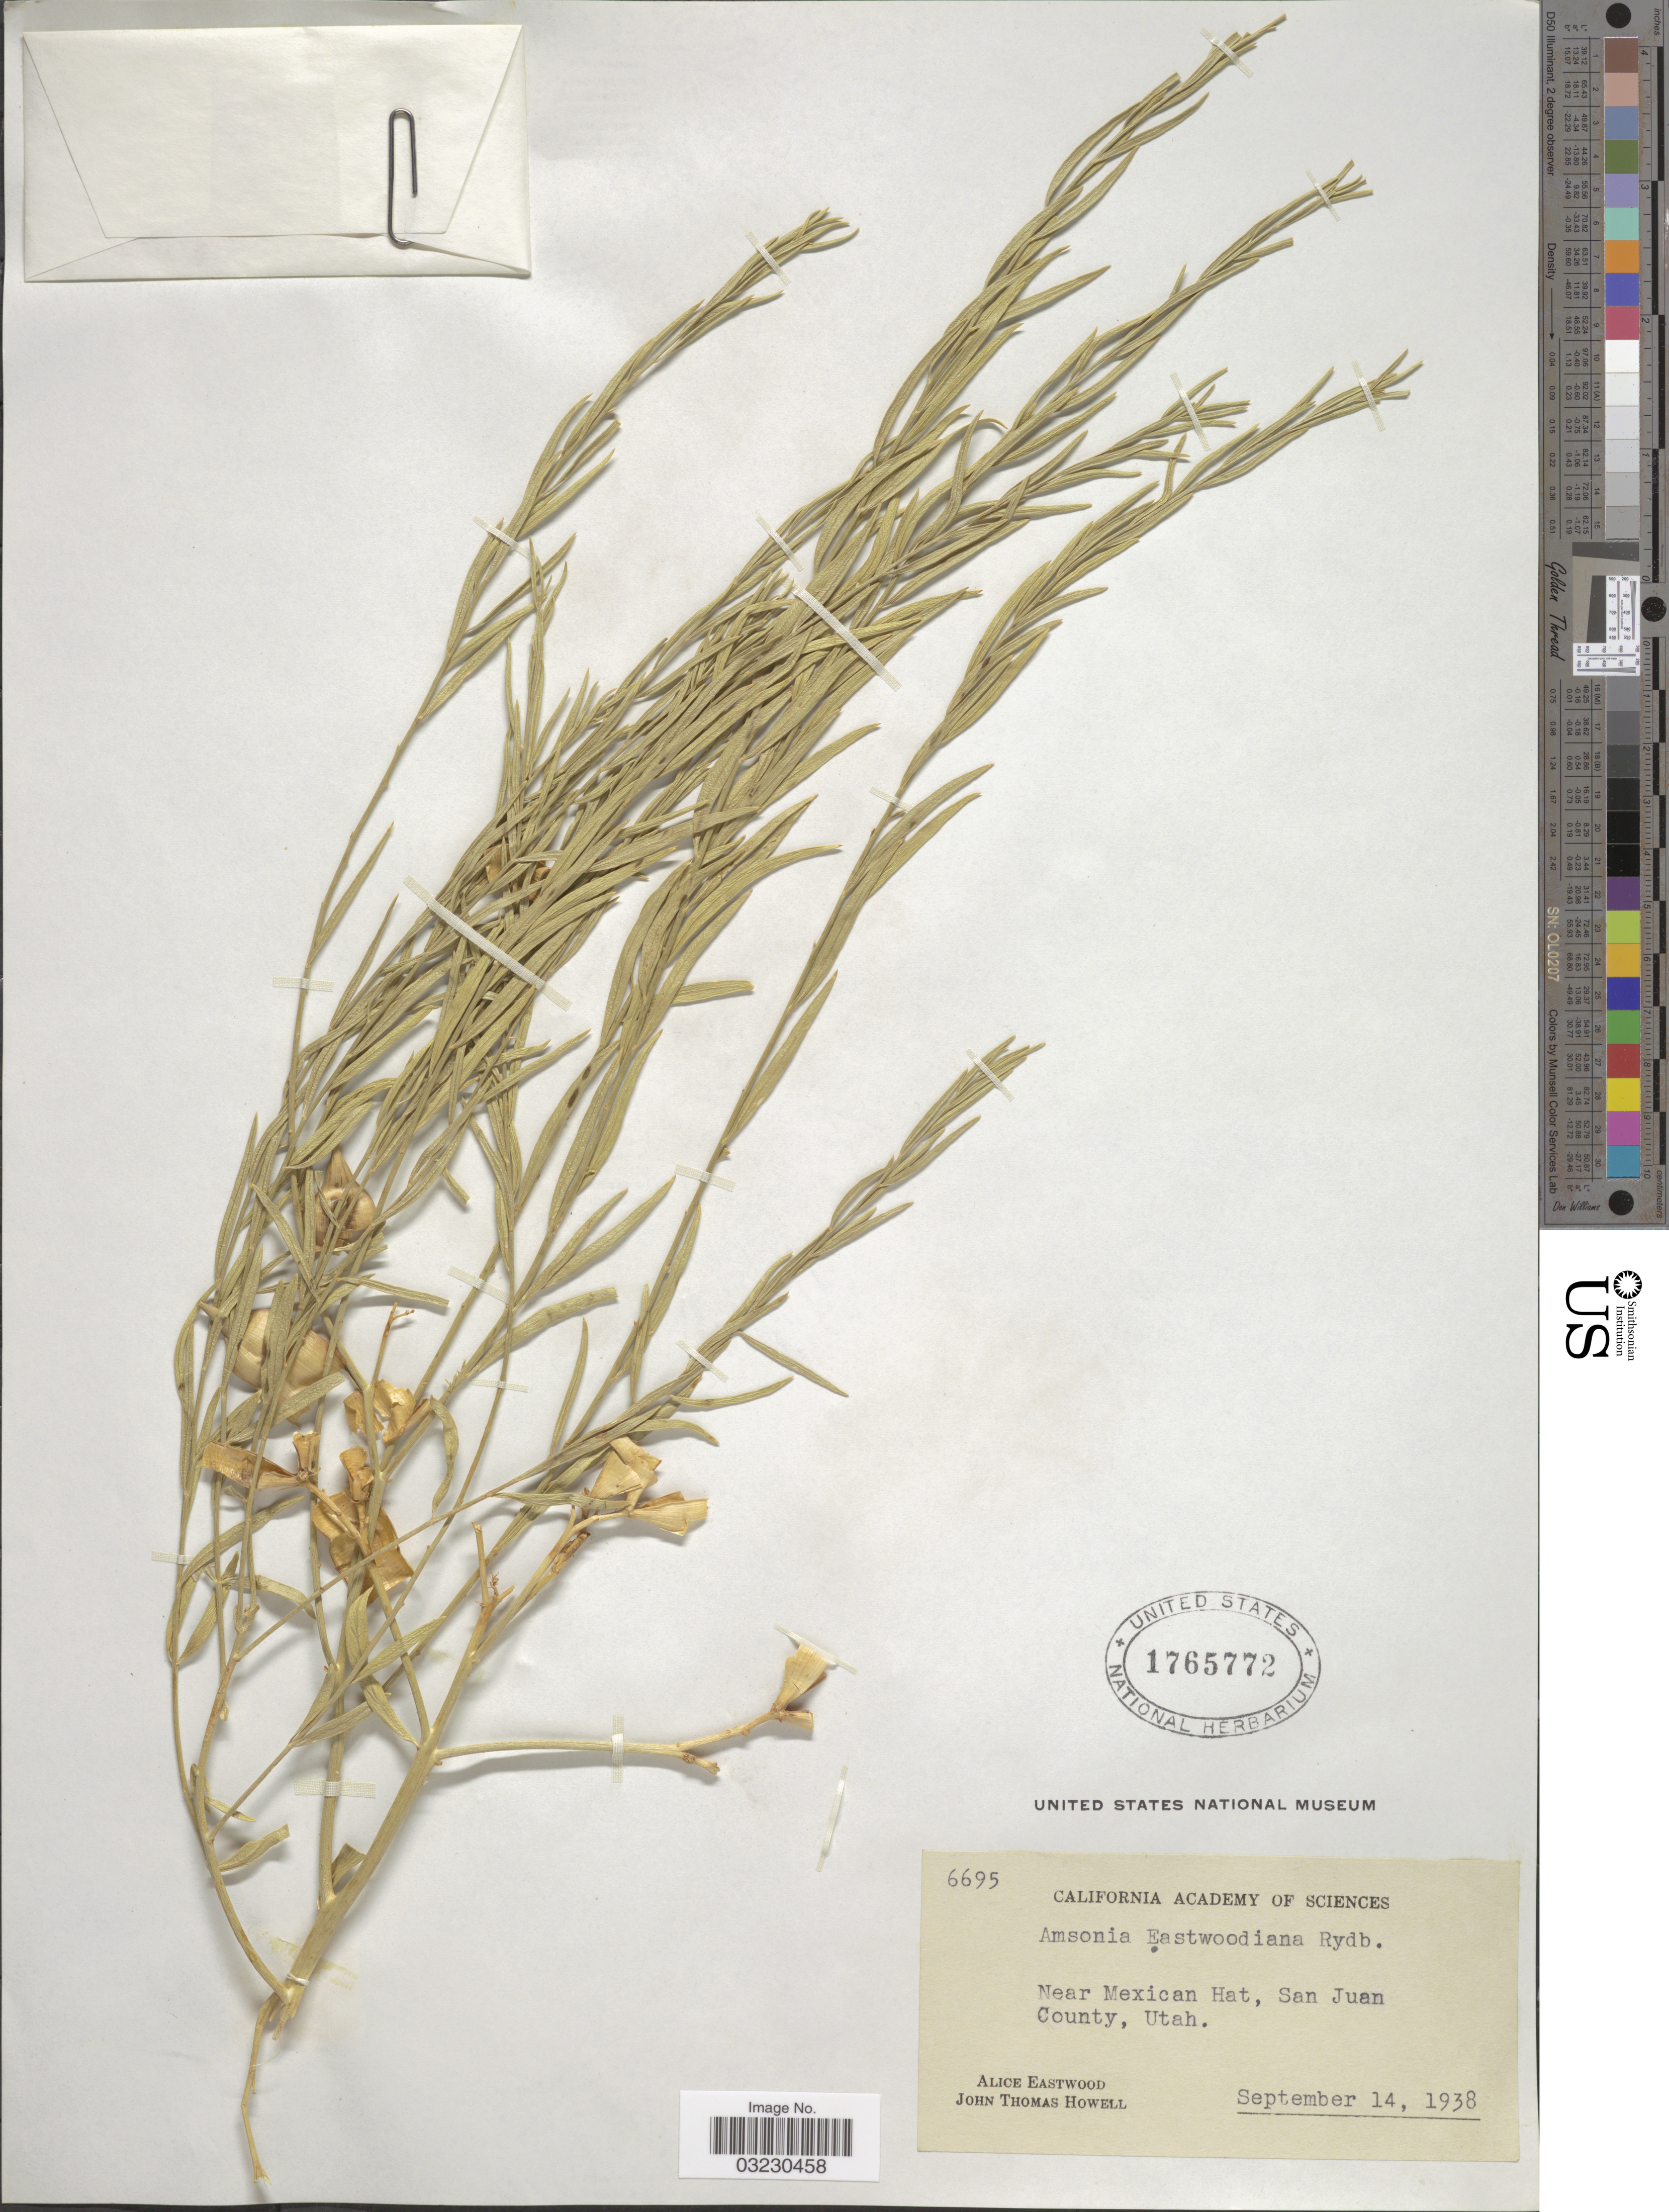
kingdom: Plantae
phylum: Tracheophyta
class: Magnoliopsida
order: Gentianales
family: Apocynaceae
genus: Amsonia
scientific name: Amsonia eastwoodiana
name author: Rydb.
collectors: A. Eastwood & J. T. Howell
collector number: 6695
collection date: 1938-09-14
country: United States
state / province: Utah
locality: Near Mexican Hat, San Juan County.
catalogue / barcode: US 1765772